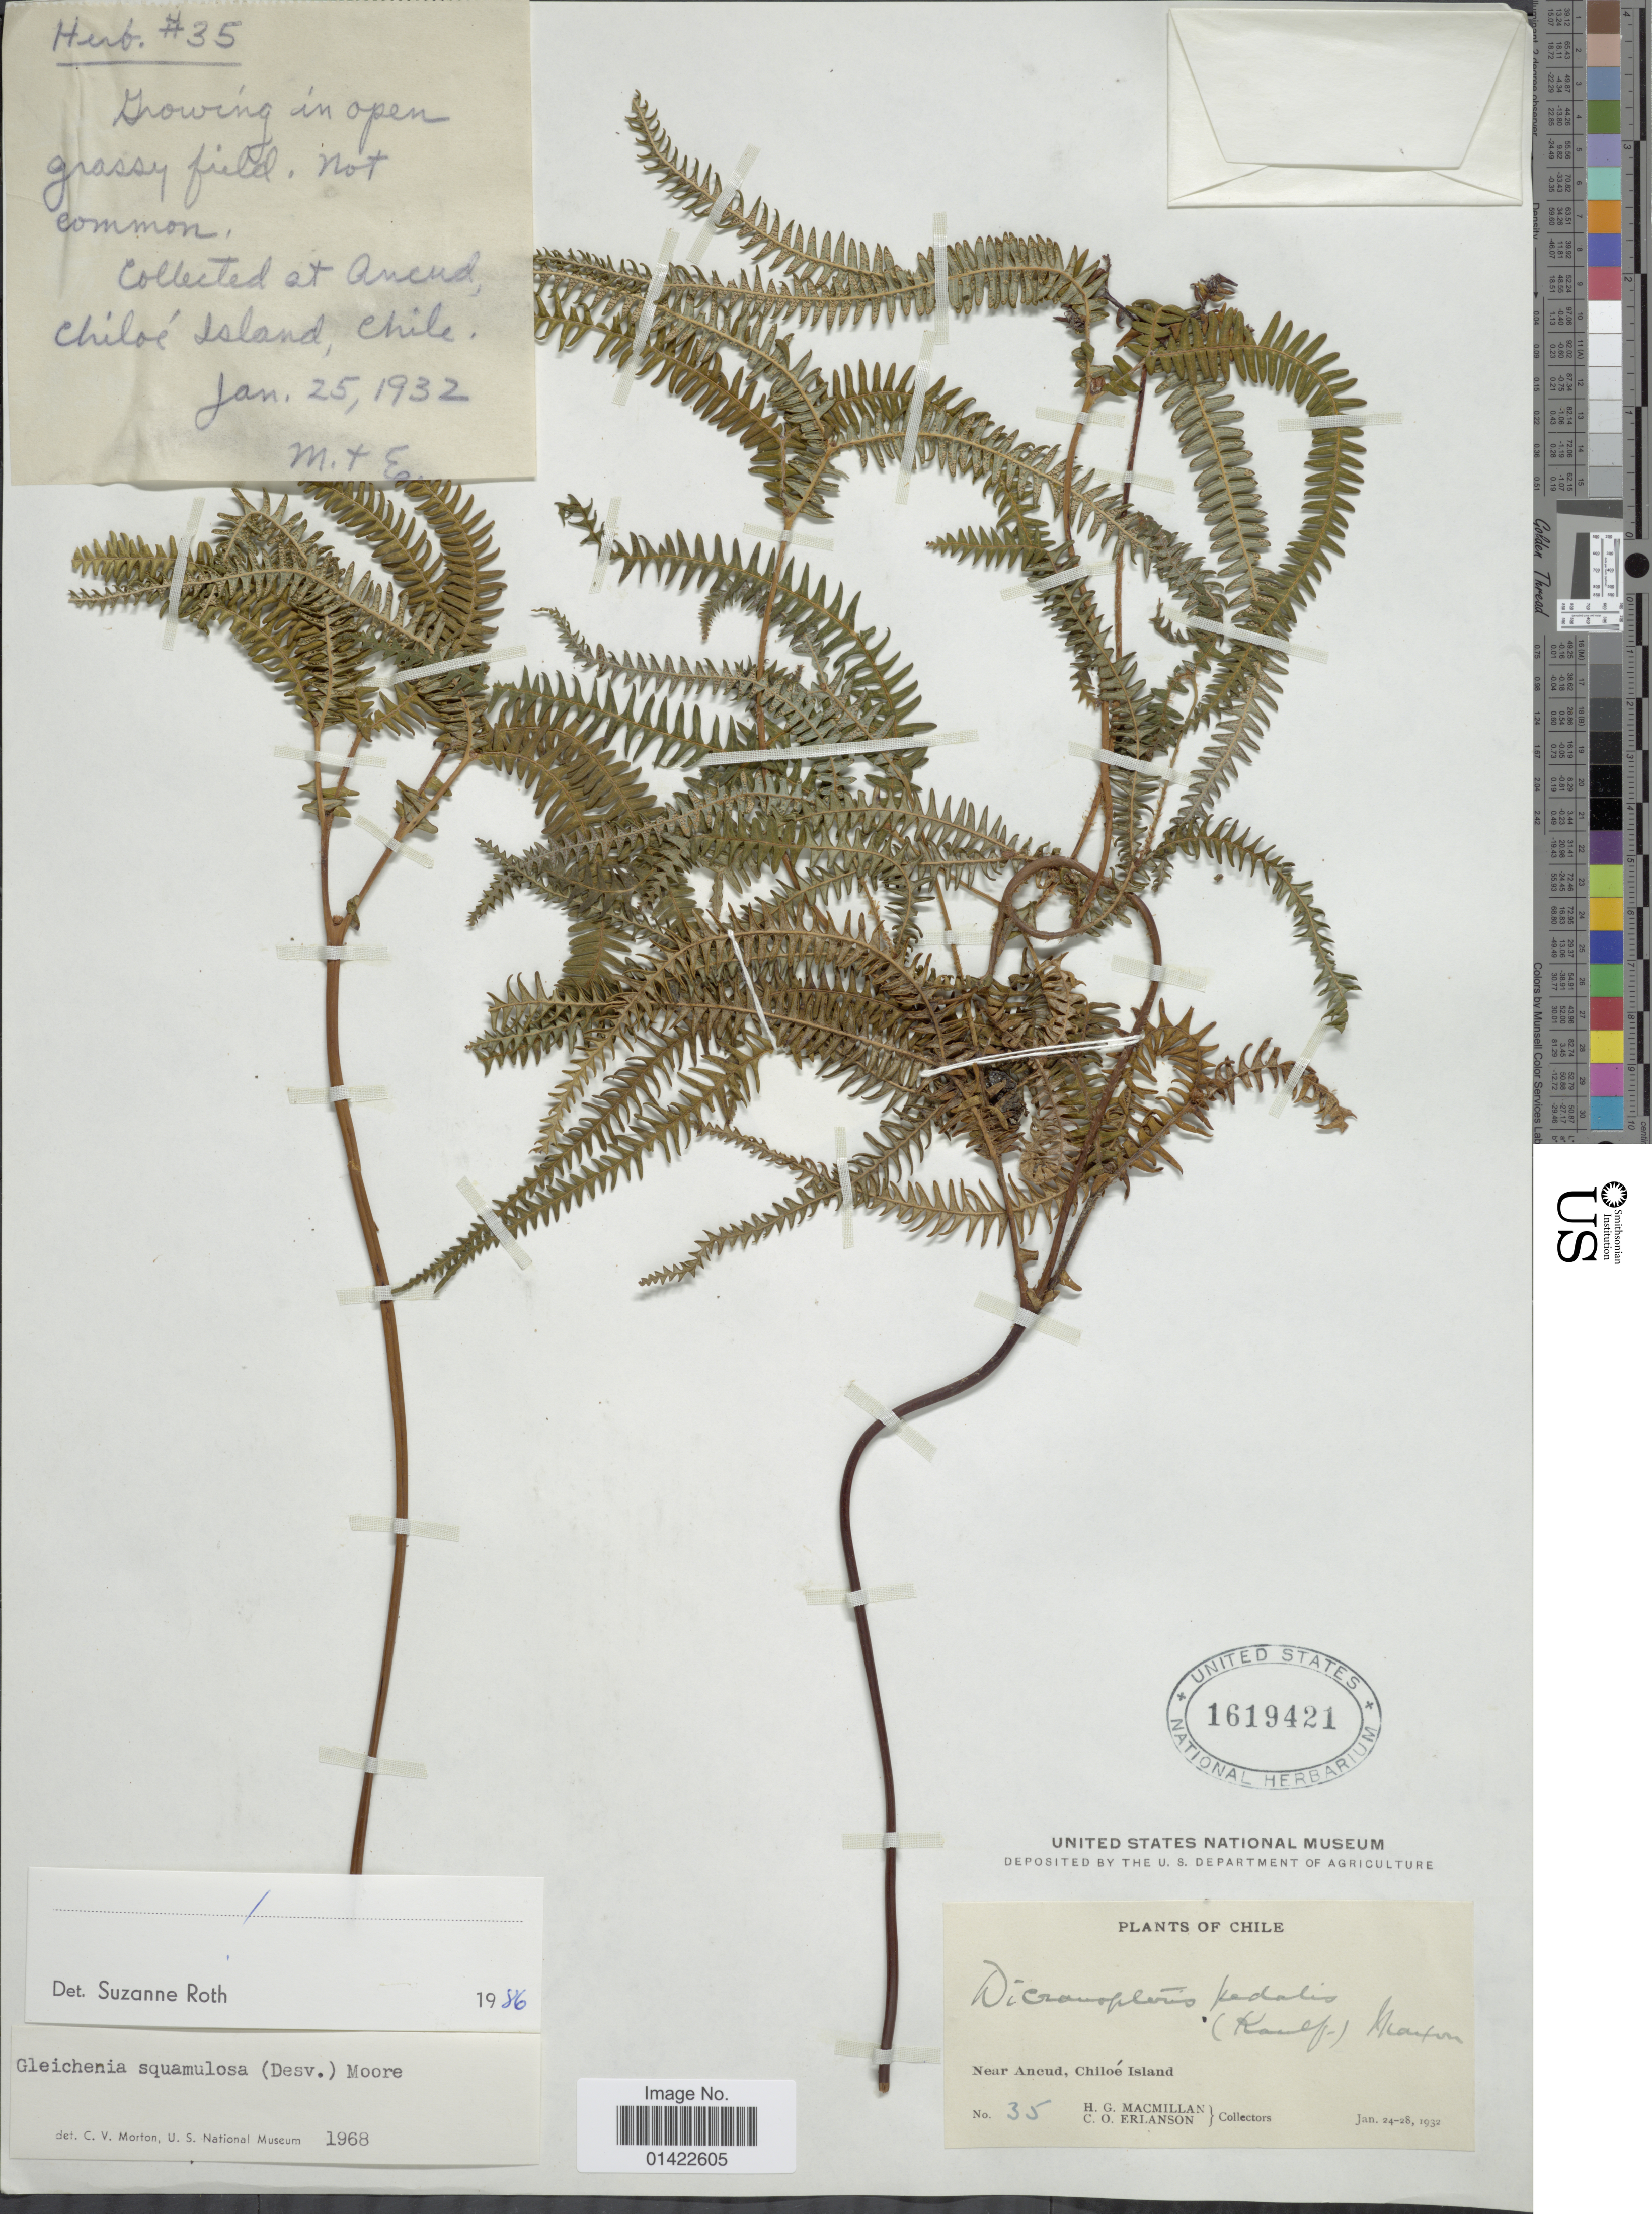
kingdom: Plantae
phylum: Tracheophyta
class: Polypodiopsida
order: Gleicheniales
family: Gleicheniaceae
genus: Sticherus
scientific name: Sticherus squamulosus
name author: (Desv.) Nakai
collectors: H. MacMillan & C. Frianson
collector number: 35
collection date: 1932-01-25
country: Chile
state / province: Arica y Parinacota (XV)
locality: Near Ancud.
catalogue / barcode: US 1619421